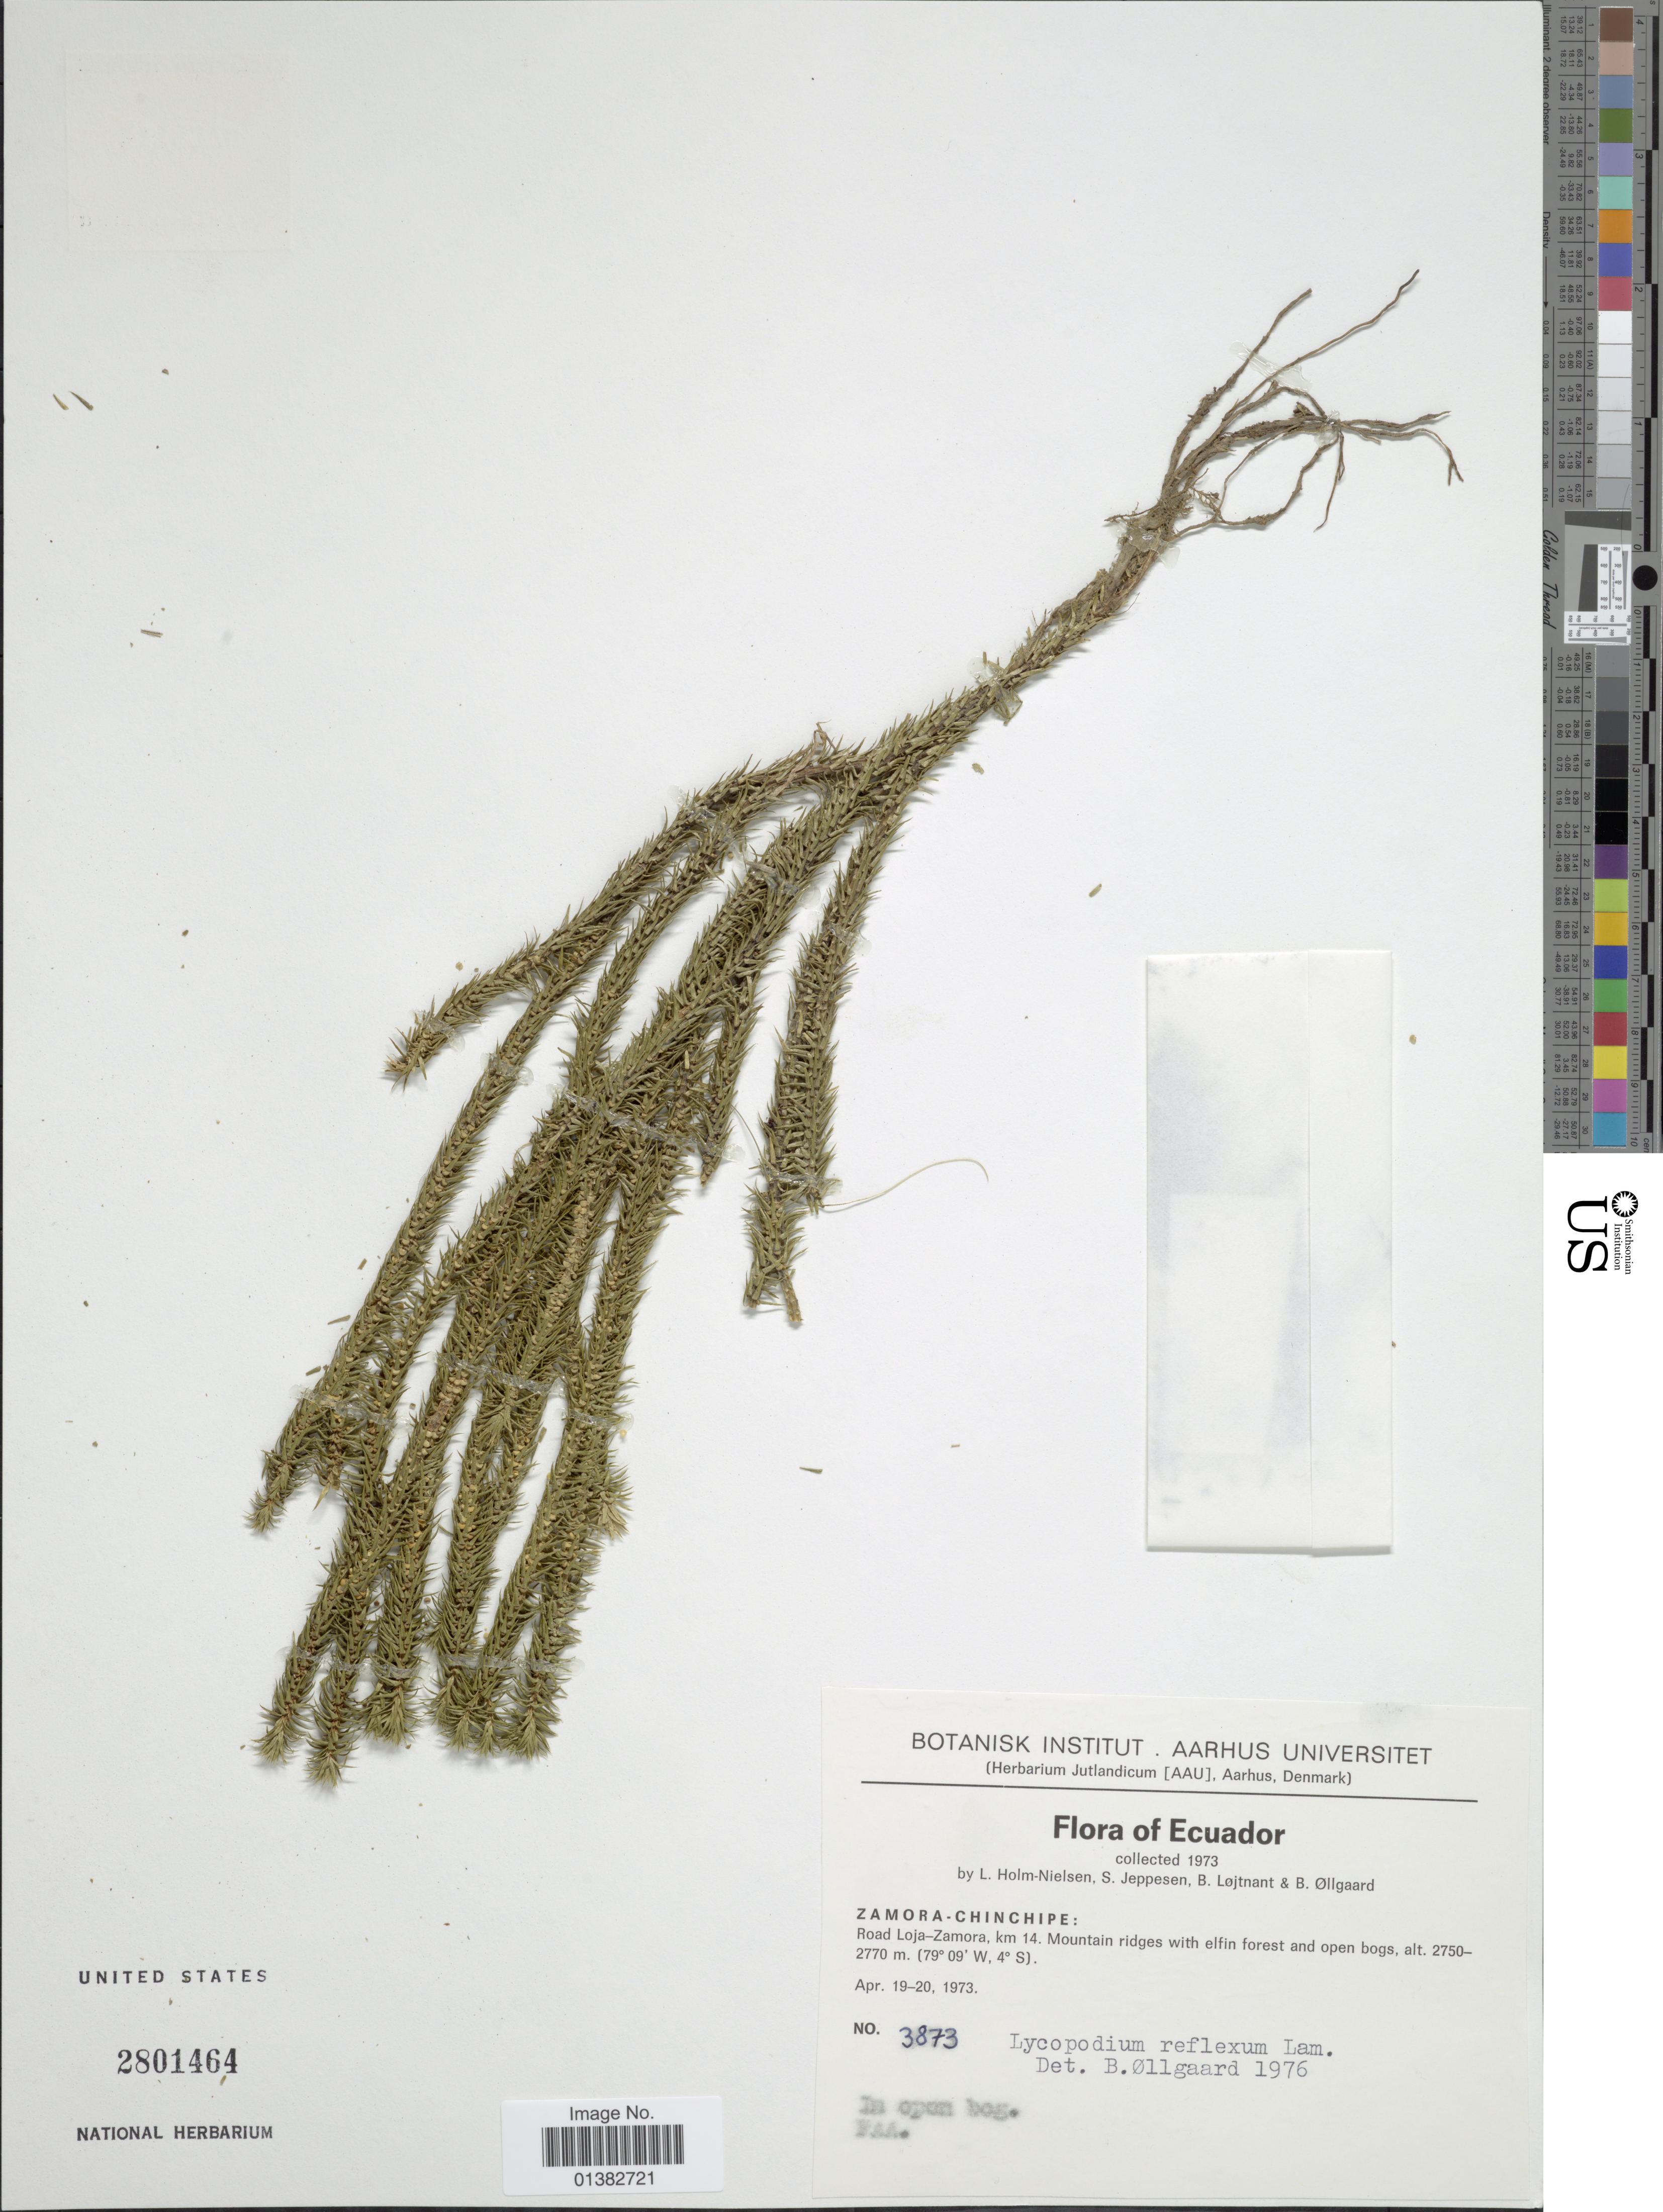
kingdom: Plantae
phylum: Tracheophyta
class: Lycopodiopsida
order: Lycopodiales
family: Lycopodiaceae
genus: Phlegmariurus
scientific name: Phlegmariurus reflexus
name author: (Lam.) B. Øllg.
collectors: L. B. Holm-Nielsen, S. Jeppesen, B. Löjtnant & B. Øllgaard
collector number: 3873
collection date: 1973-04-19/1973-04-20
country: Ecuador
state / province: Zamora-Chinchipe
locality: Road Loja-Zamora, km. 14. Mountain ridges with elfin forest and open bugs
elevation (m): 2750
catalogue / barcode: US 2801464